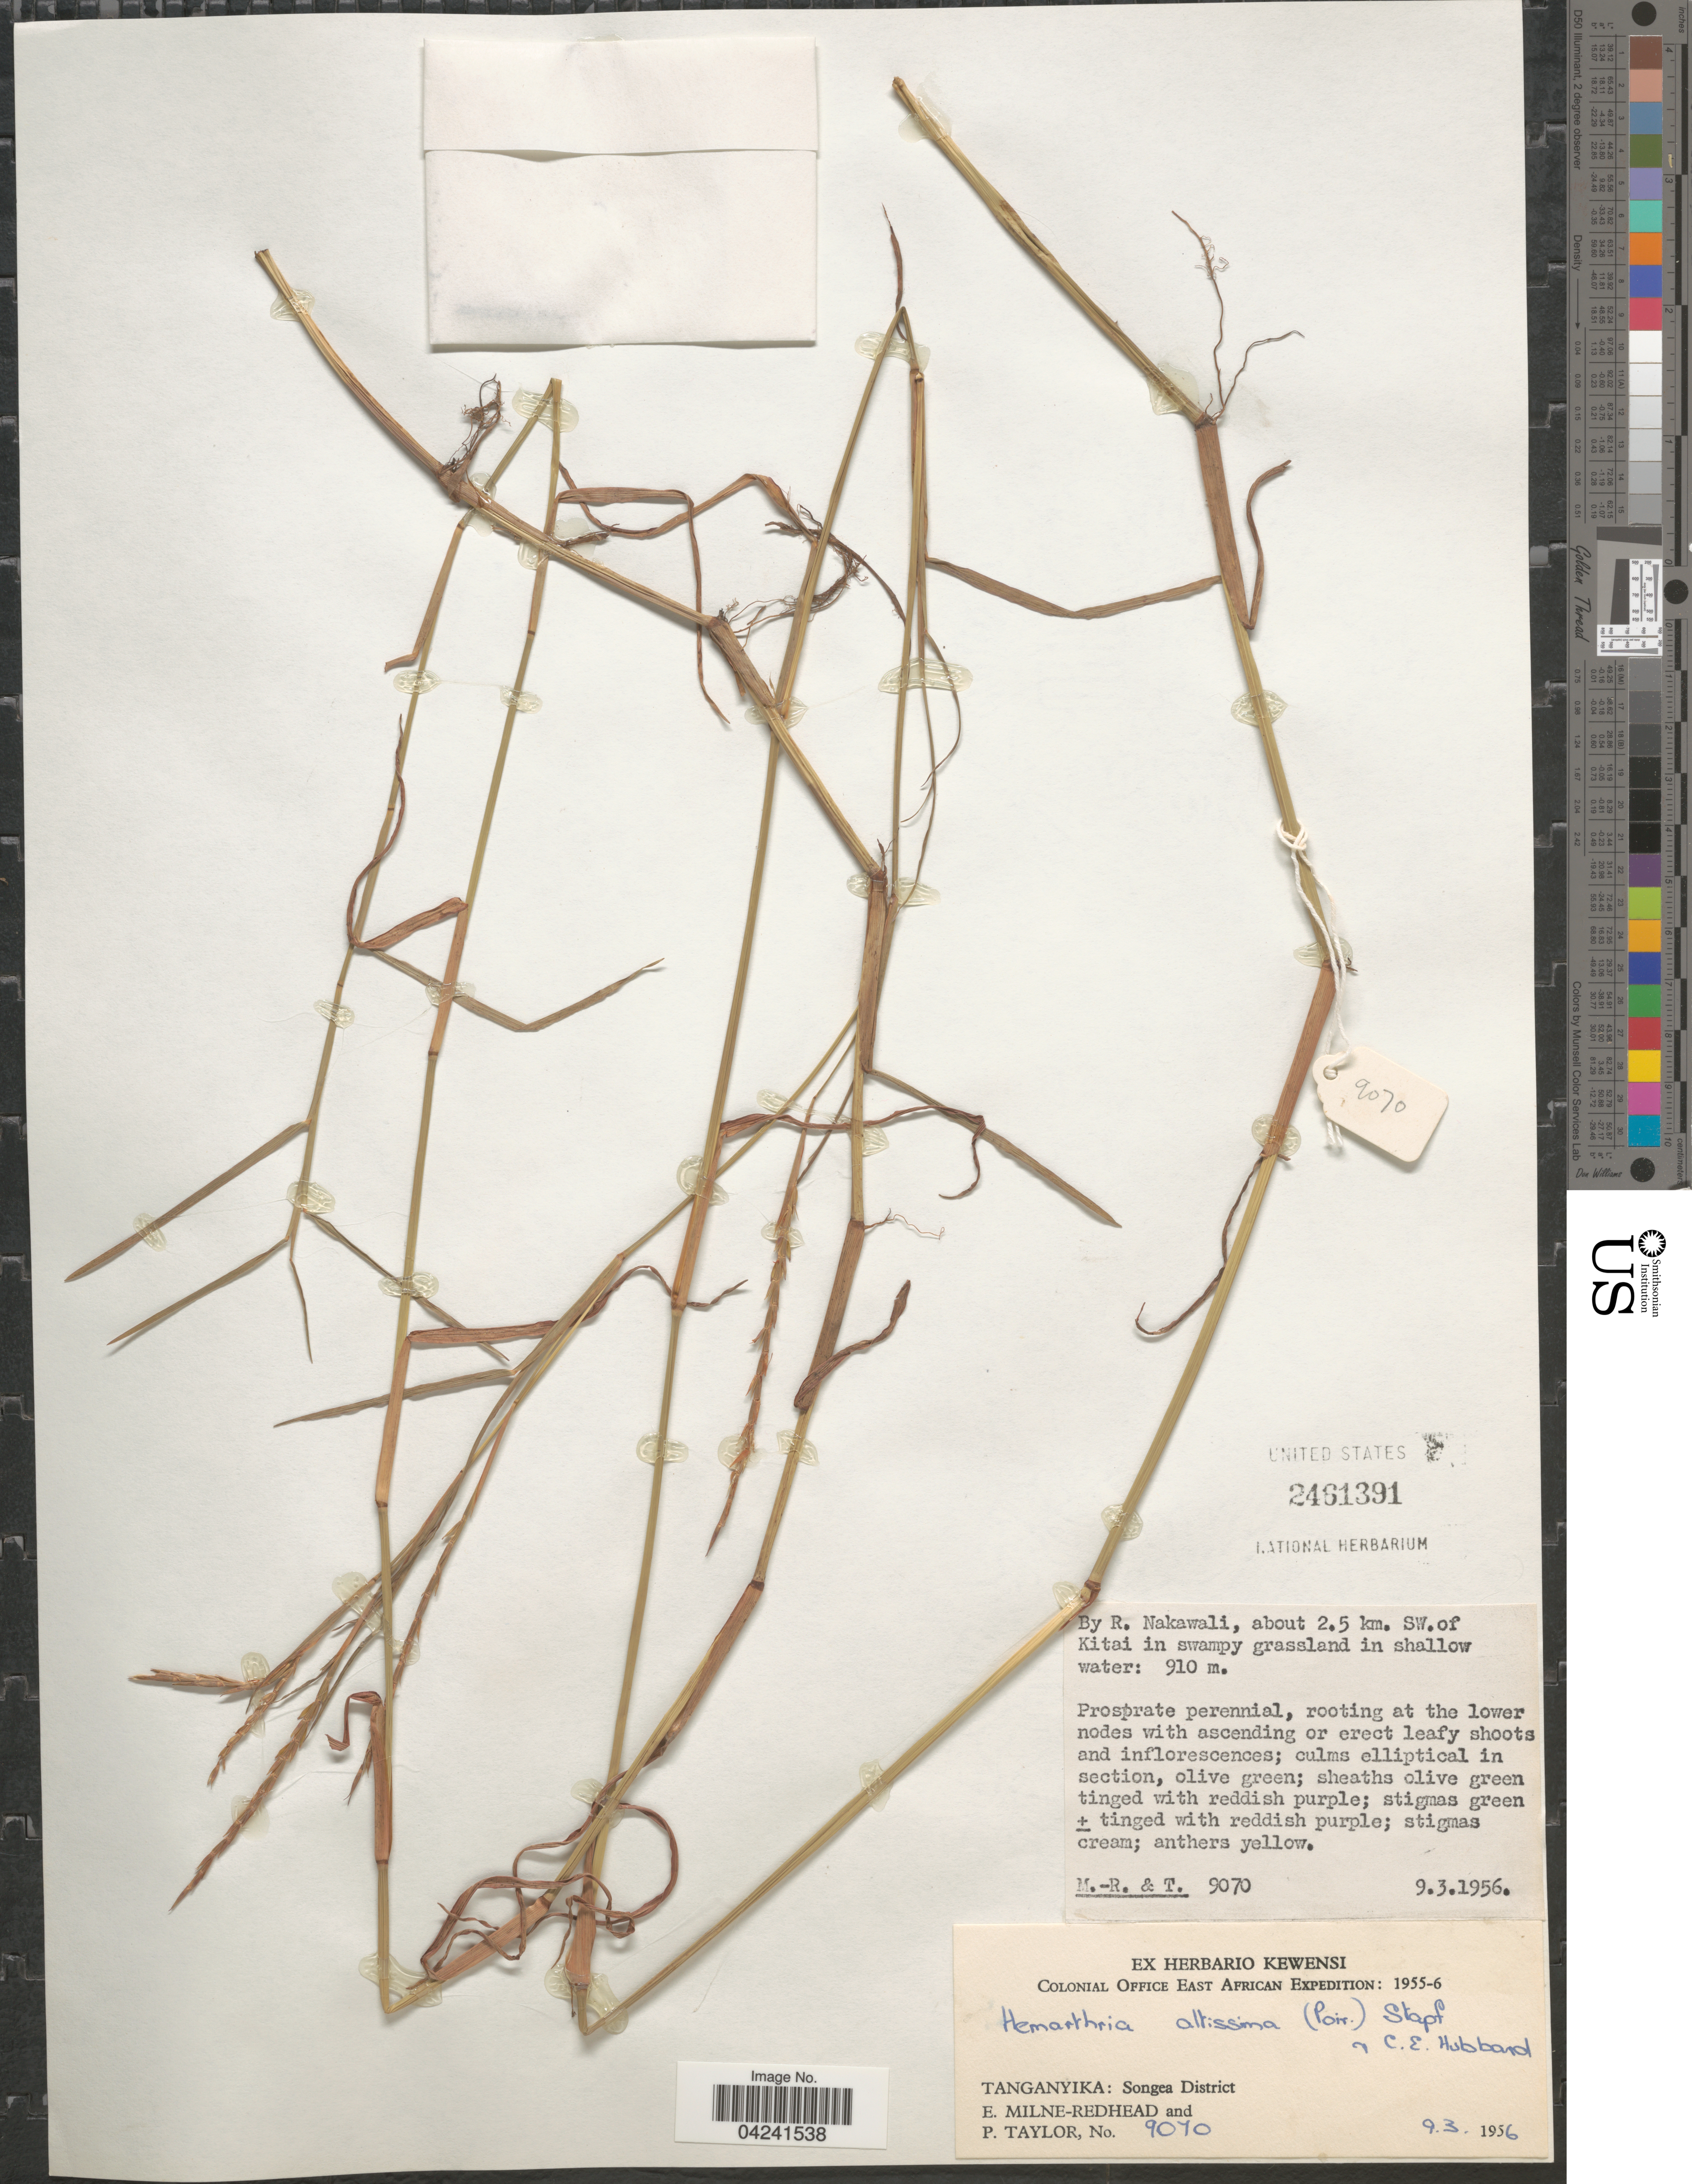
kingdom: Plantae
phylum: Tracheophyta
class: Liliopsida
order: Poales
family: Poaceae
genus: Hemarthria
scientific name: Hemarthria altissima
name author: (Poir.) Stapf & C. E. Hubb.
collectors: E. W. Milne-Redhead & P. Taylor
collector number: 9070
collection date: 1956-03-09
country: Tanzania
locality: By R. Nakawali, about 2.5 km. SW. of Kitai in swampy grassland in shallow water. Colonial Office East African Expedition: 1955-6. Tanganyika: Songea District.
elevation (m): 910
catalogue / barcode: US 2461391